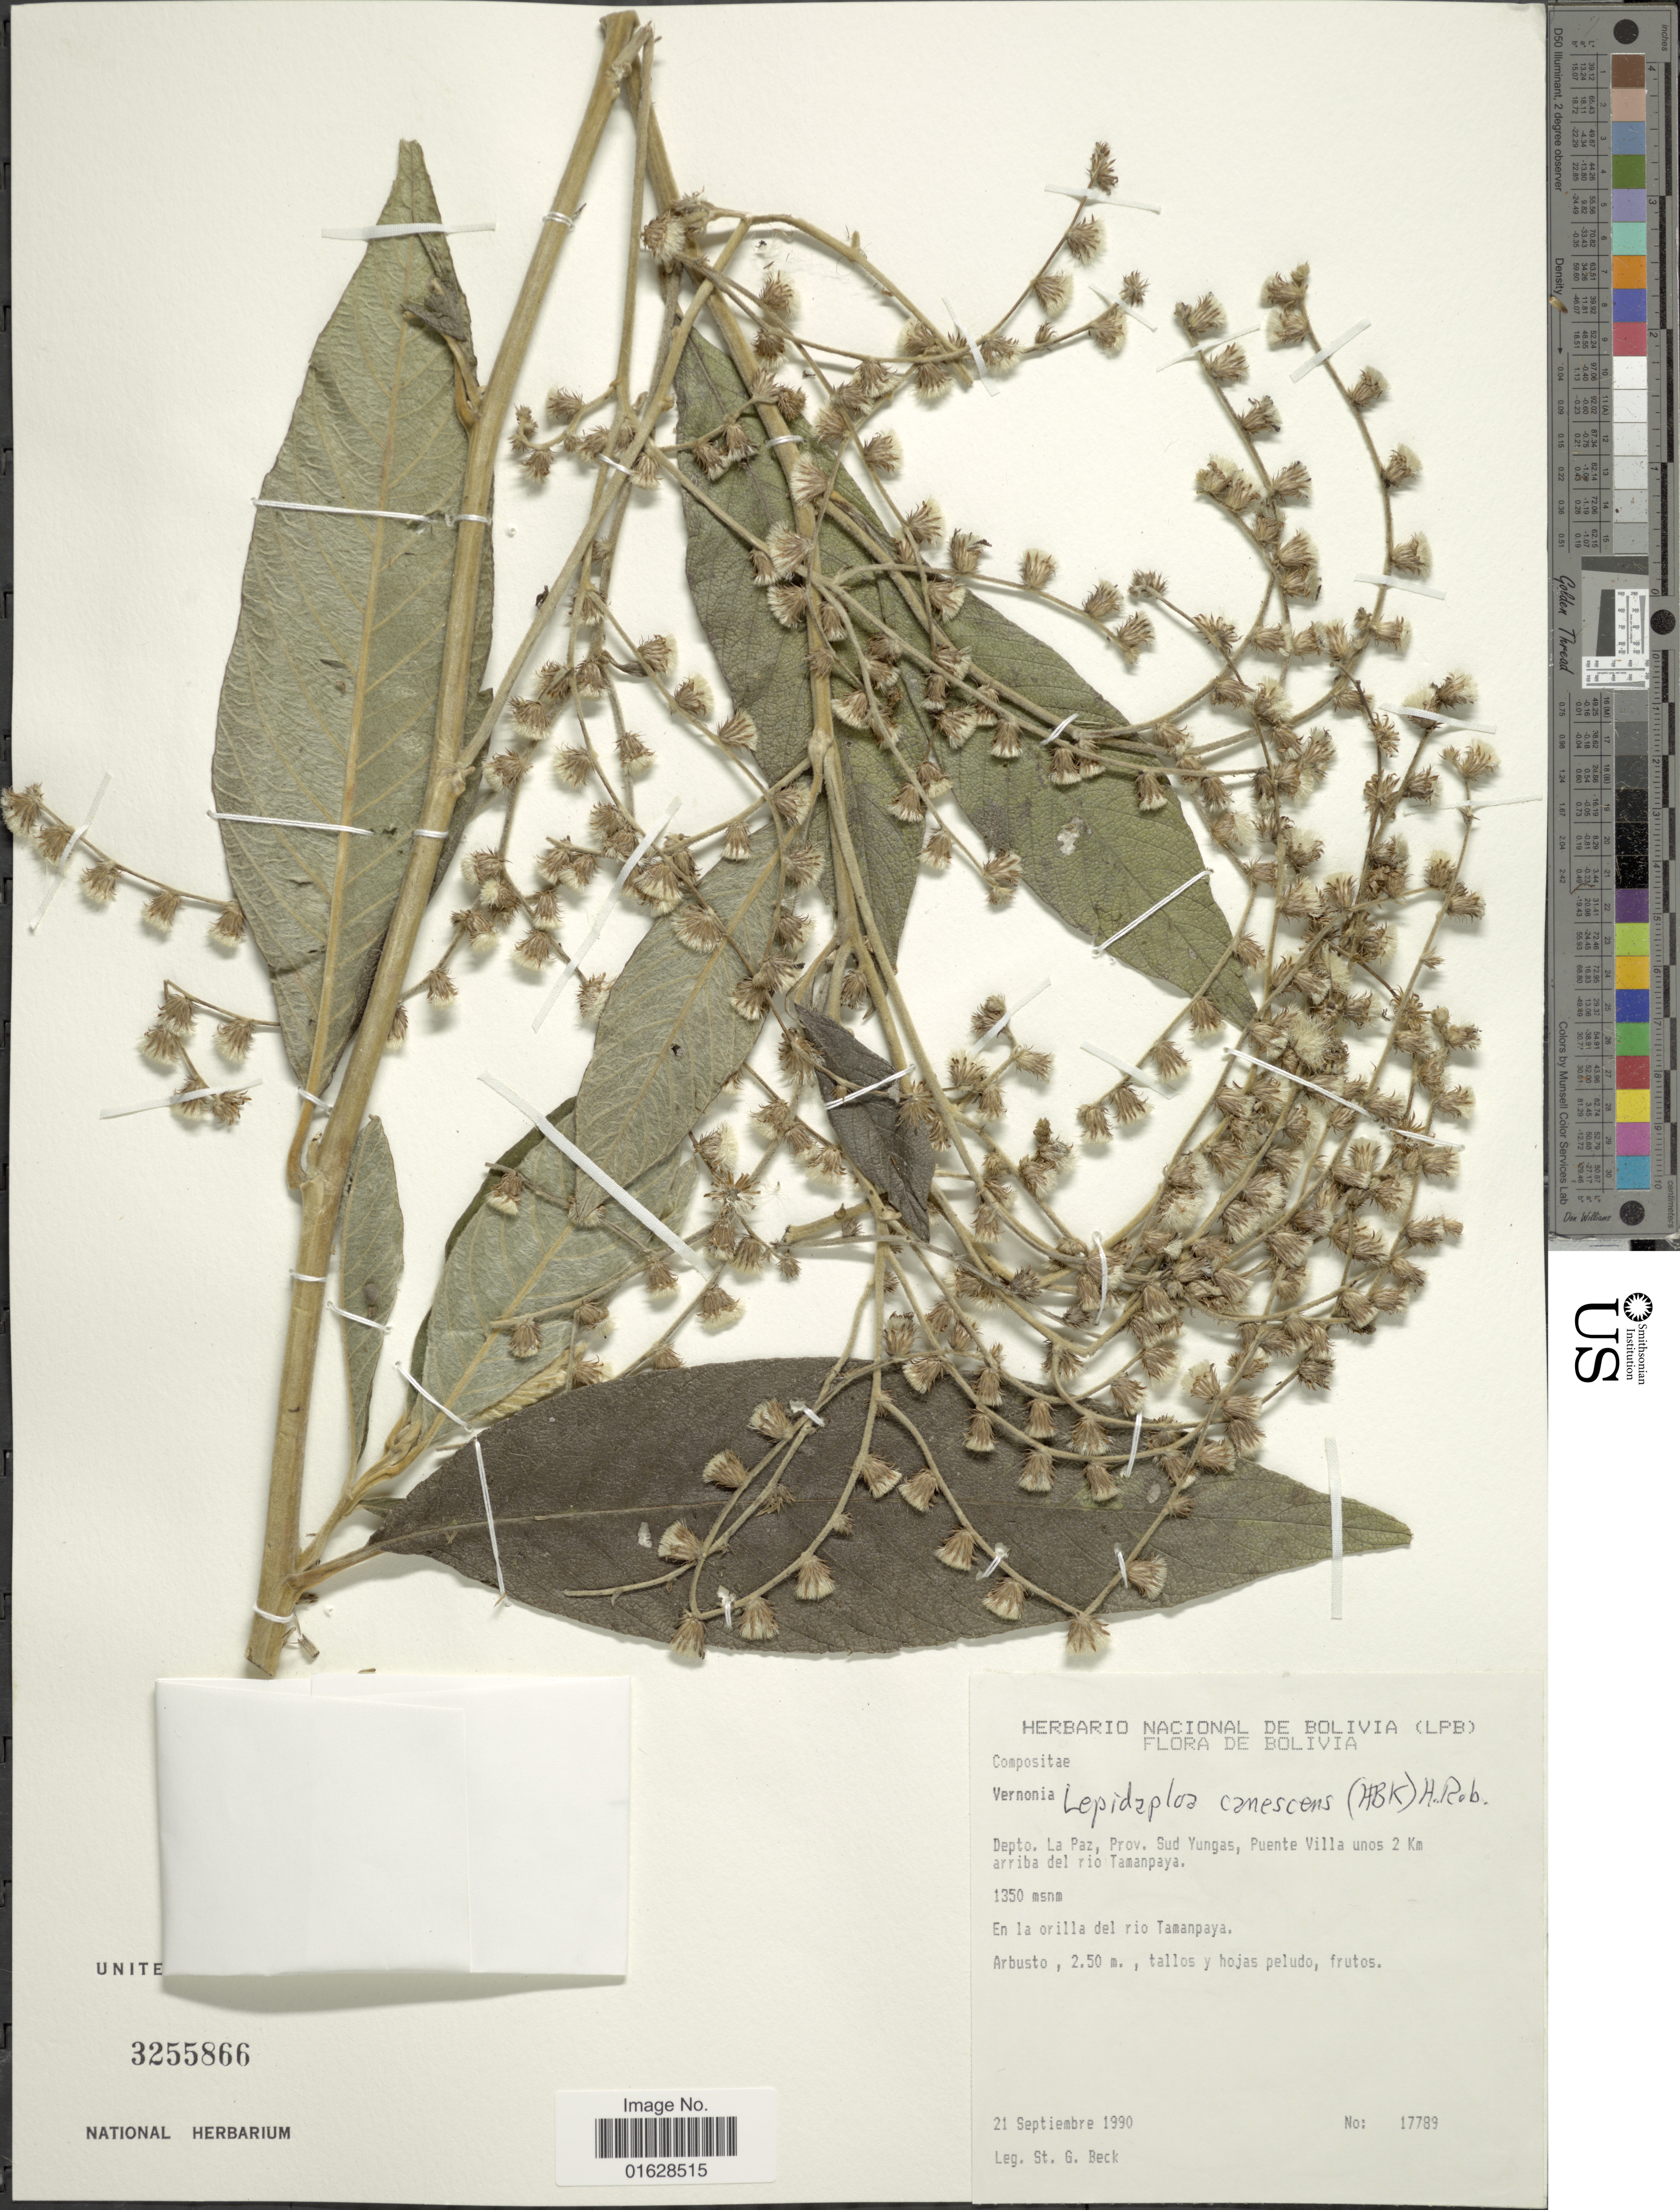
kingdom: Plantae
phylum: Tracheophyta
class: Magnoliopsida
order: Asterales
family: Asteraceae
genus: Lepidaploa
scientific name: Lepidaploa canescens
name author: (Kunth) H. Rob.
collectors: S. G. Beck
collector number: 17789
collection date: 1990-09-21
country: Bolivia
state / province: La Paz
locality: Bolivia. Depto. La Paz, Prov. Sud Yungas, Puente Villa unos 2 Km arriba del rio Tamanpaya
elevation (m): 1350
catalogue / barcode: US 3255866